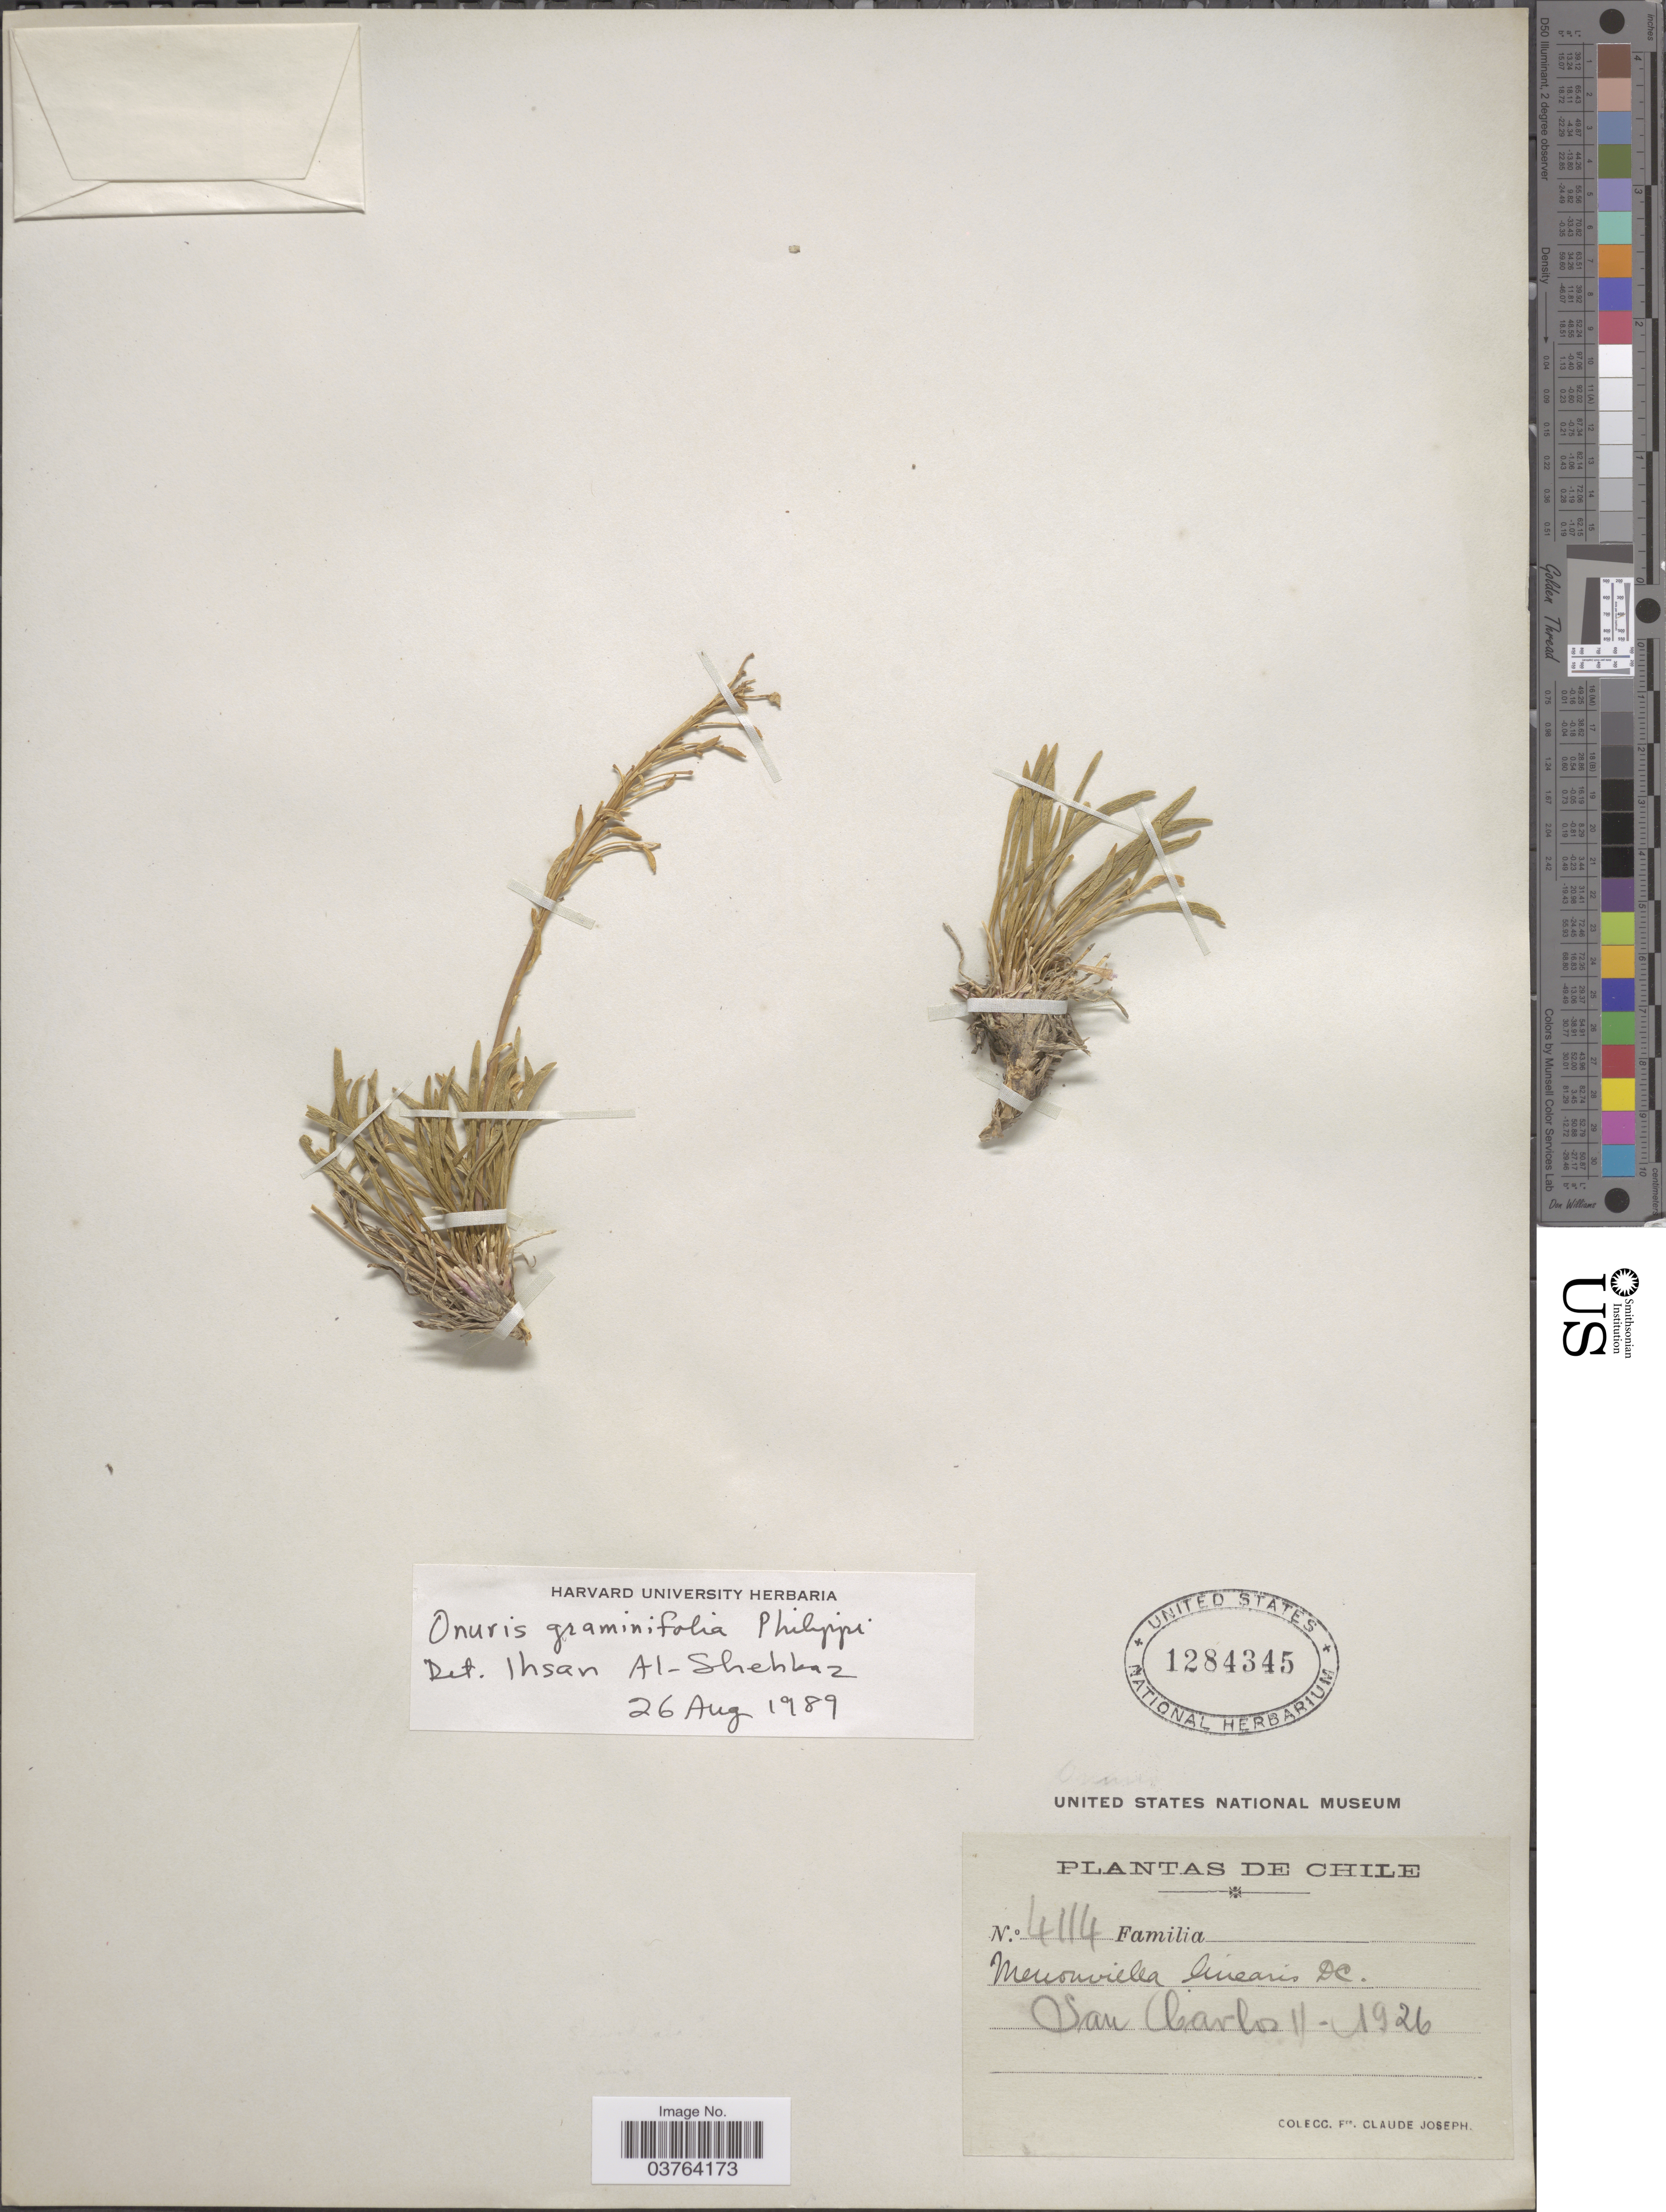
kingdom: Plantae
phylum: Tracheophyta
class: Magnoliopsida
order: Brassicales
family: Brassicaceae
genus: Onuris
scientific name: Onuris graminifolia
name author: Phil.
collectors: Bro. Claude-Joseph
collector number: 4114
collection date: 1926-02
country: Chile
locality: San Carlos.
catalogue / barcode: US 1284345